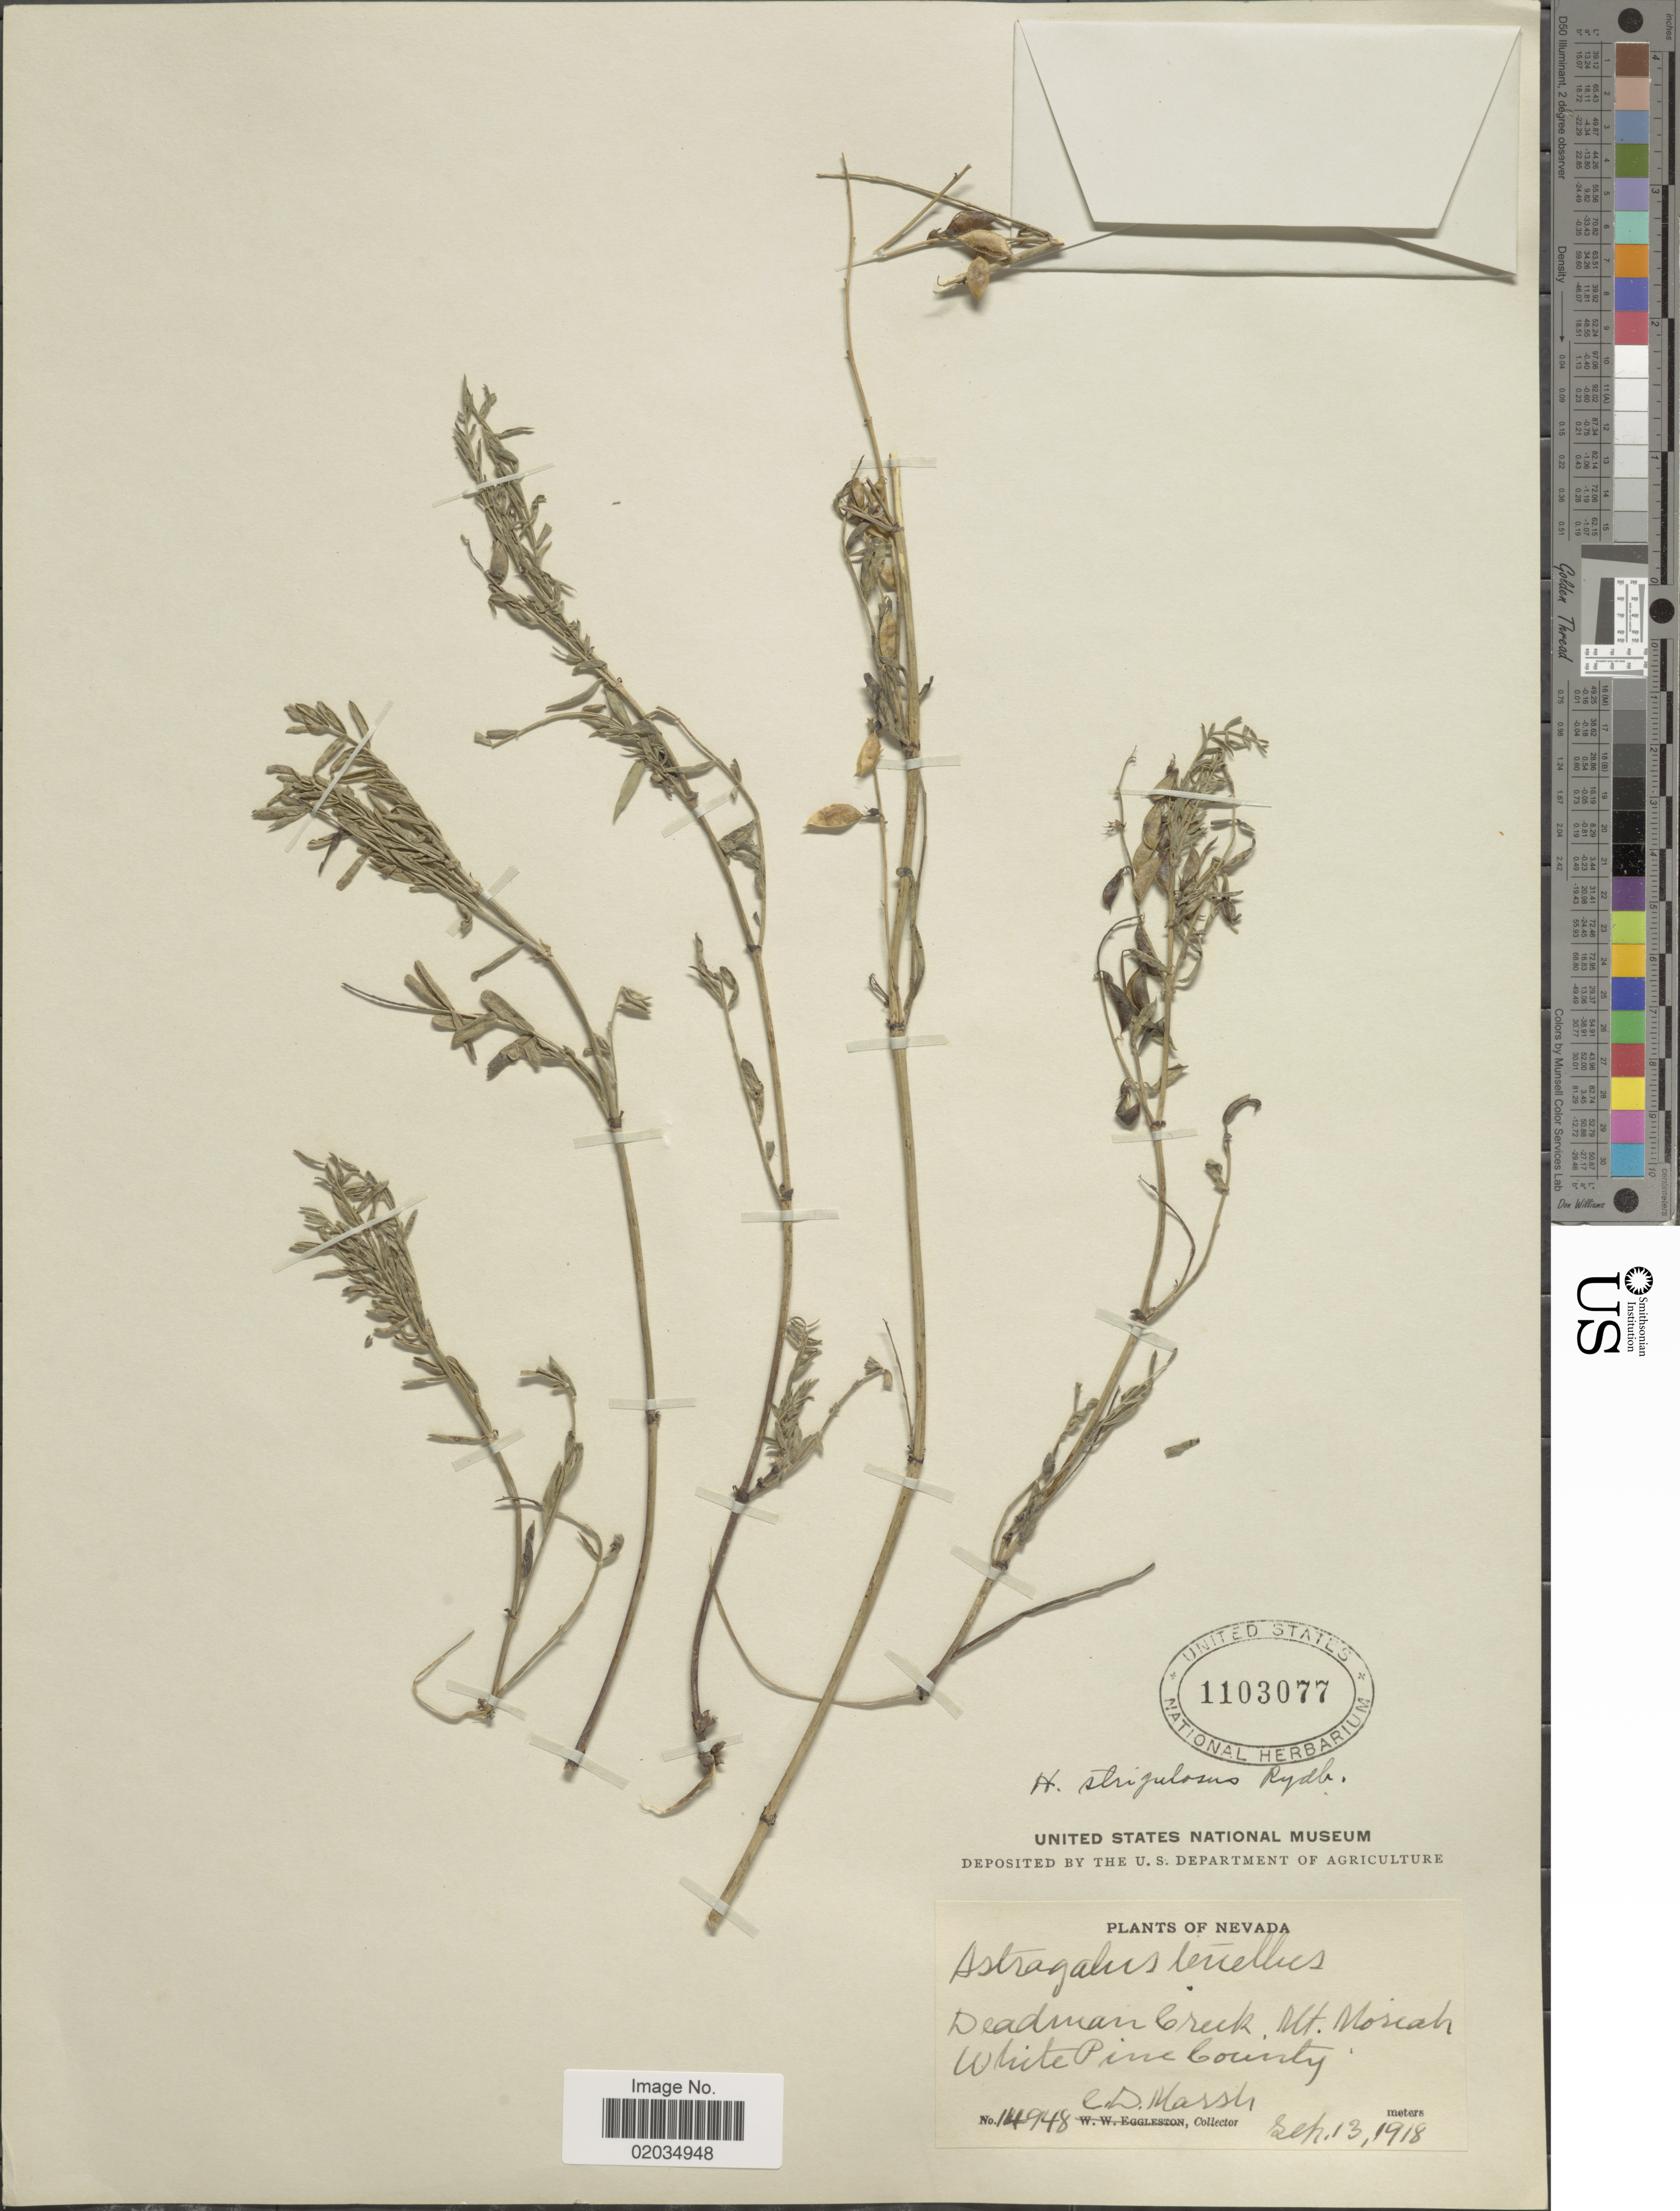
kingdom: Plantae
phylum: Tracheophyta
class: Magnoliopsida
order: Fabales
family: Fabaceae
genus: Astragalus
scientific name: Astragalus strigulosus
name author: Kunth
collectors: E. Marsh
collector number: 14948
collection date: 1918-09-13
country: United States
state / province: Nevada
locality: Deadman Creek, Mt. Moriah, White Pine County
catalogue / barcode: US 1103077